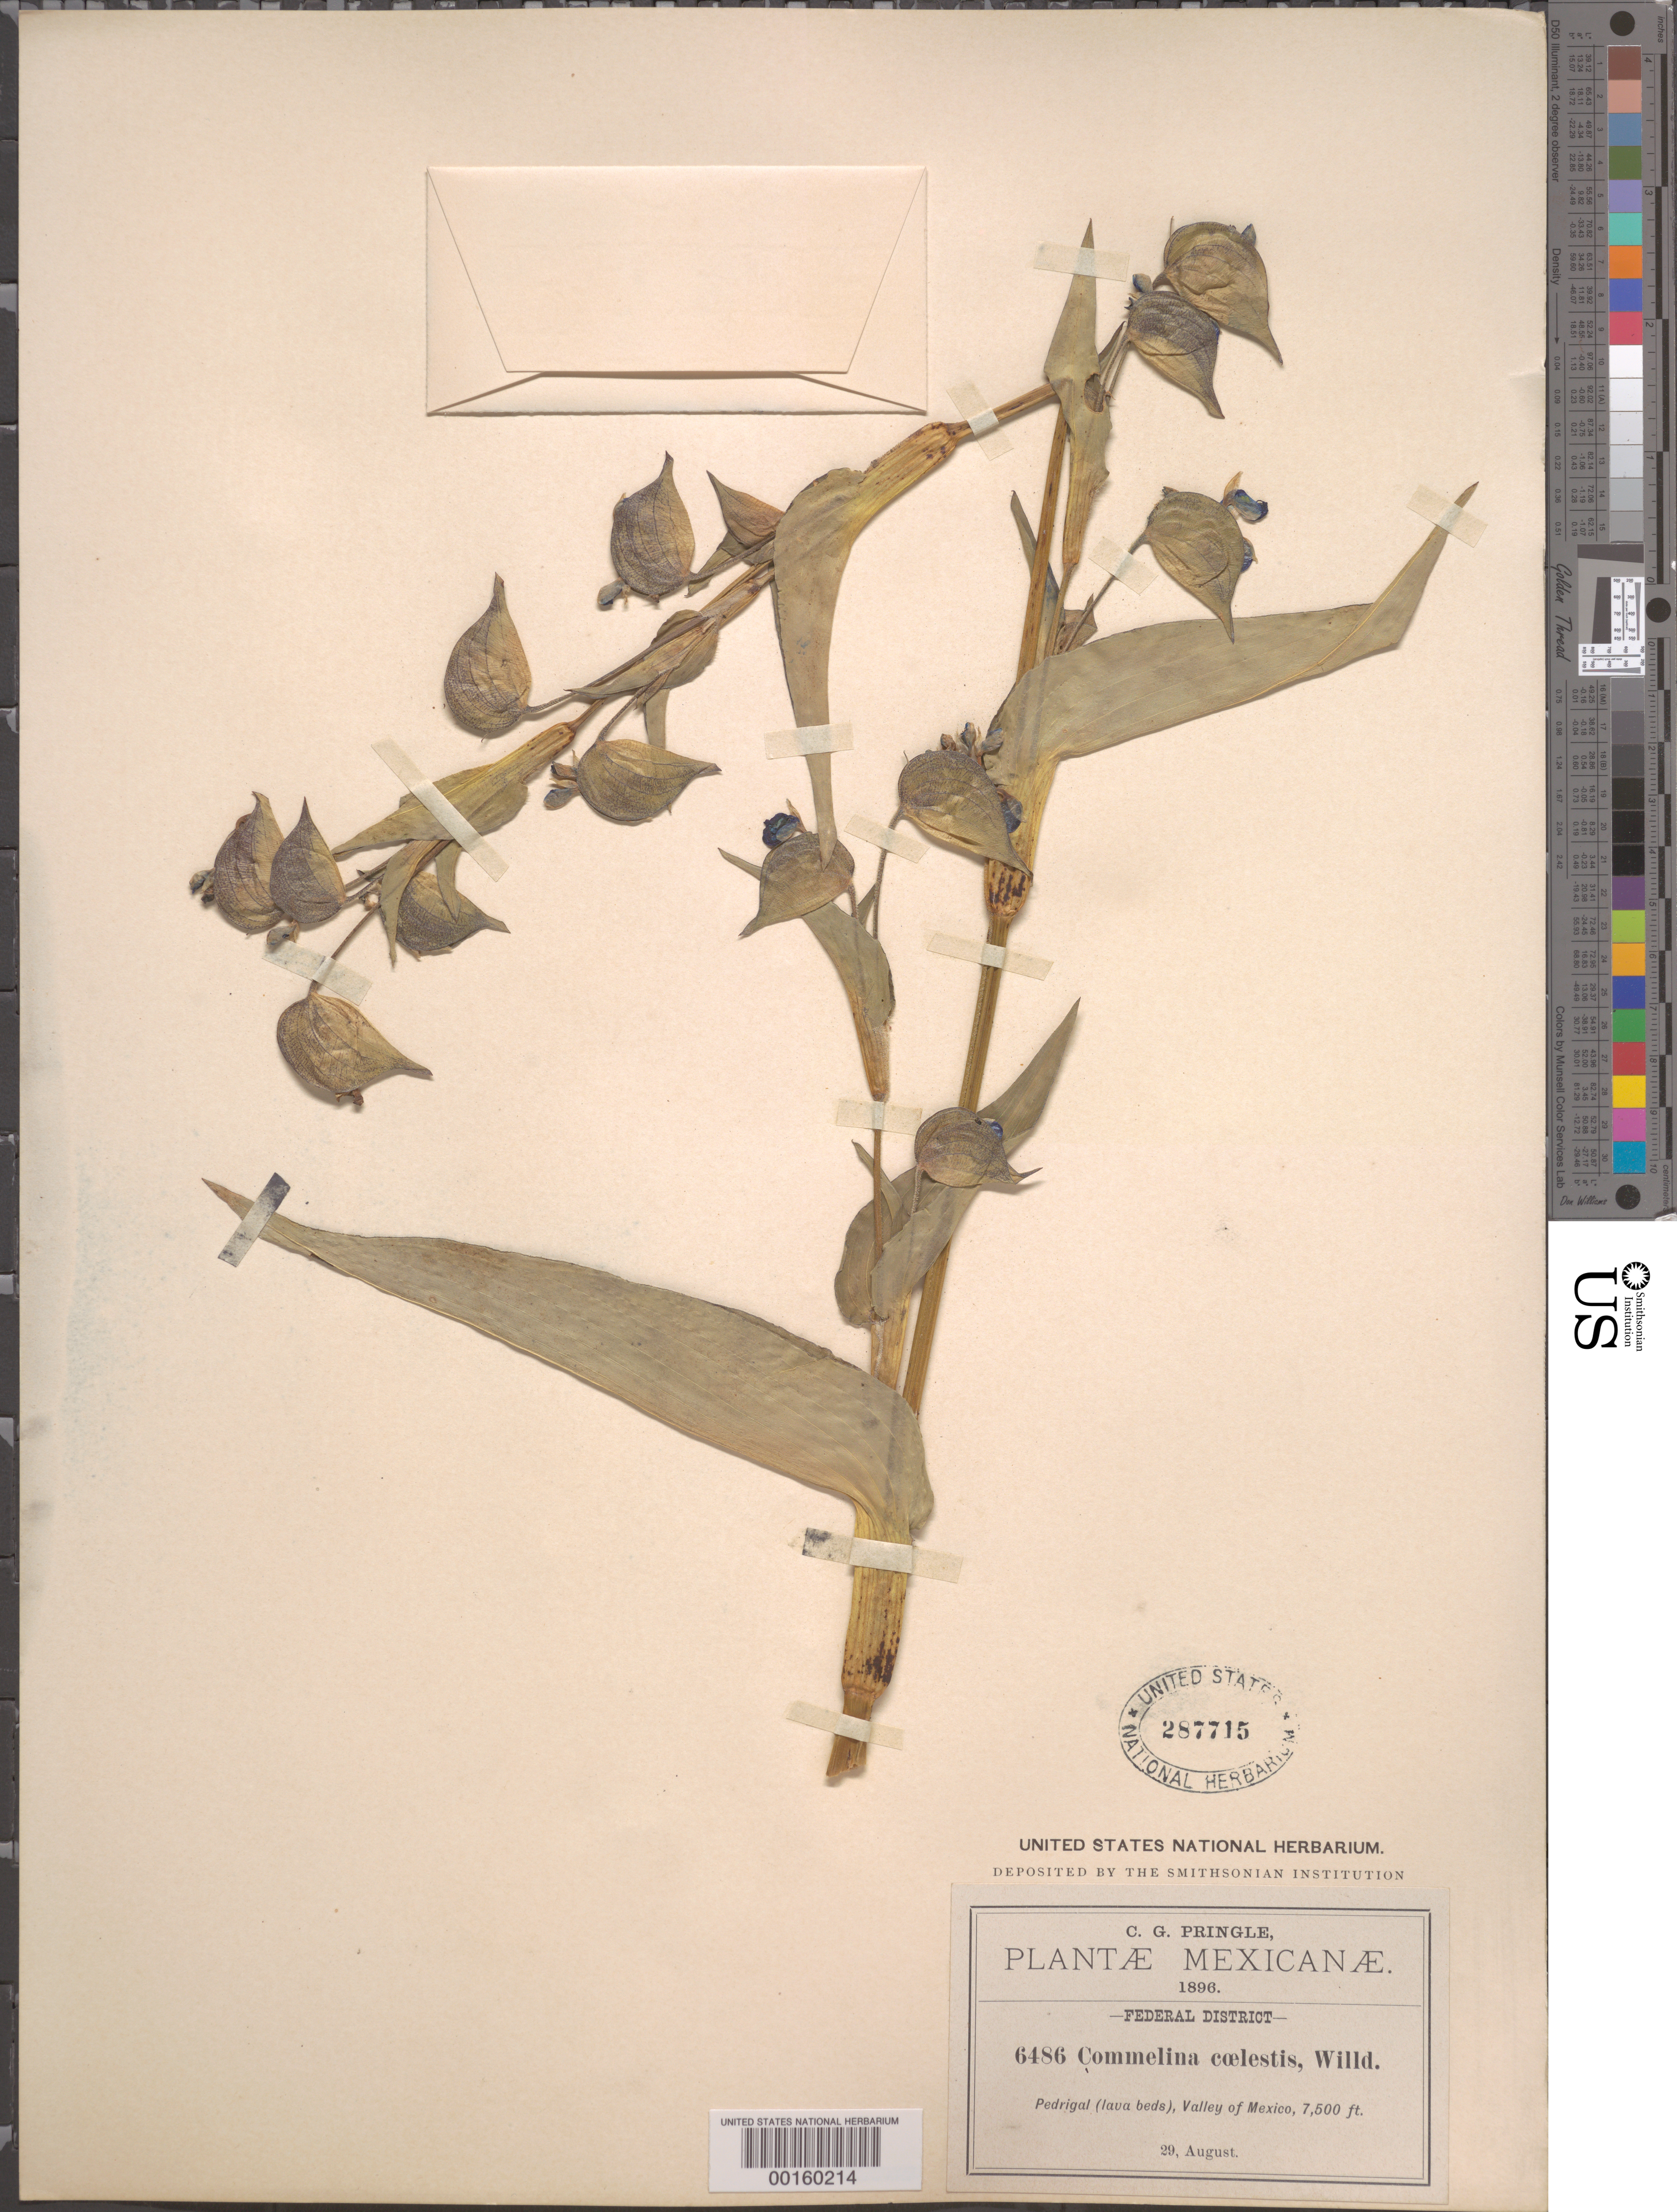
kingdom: Plantae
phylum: Tracheophyta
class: Liliopsida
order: Commelinales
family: Commelinaceae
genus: Commelina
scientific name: Commelina coelestis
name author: Willd.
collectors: C. G. Pringle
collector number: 6486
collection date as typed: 29 Aug 1896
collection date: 1896-08-29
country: Mexico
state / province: Distrito Federal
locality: Valley of Mexico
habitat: Lava fields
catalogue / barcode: US 287715